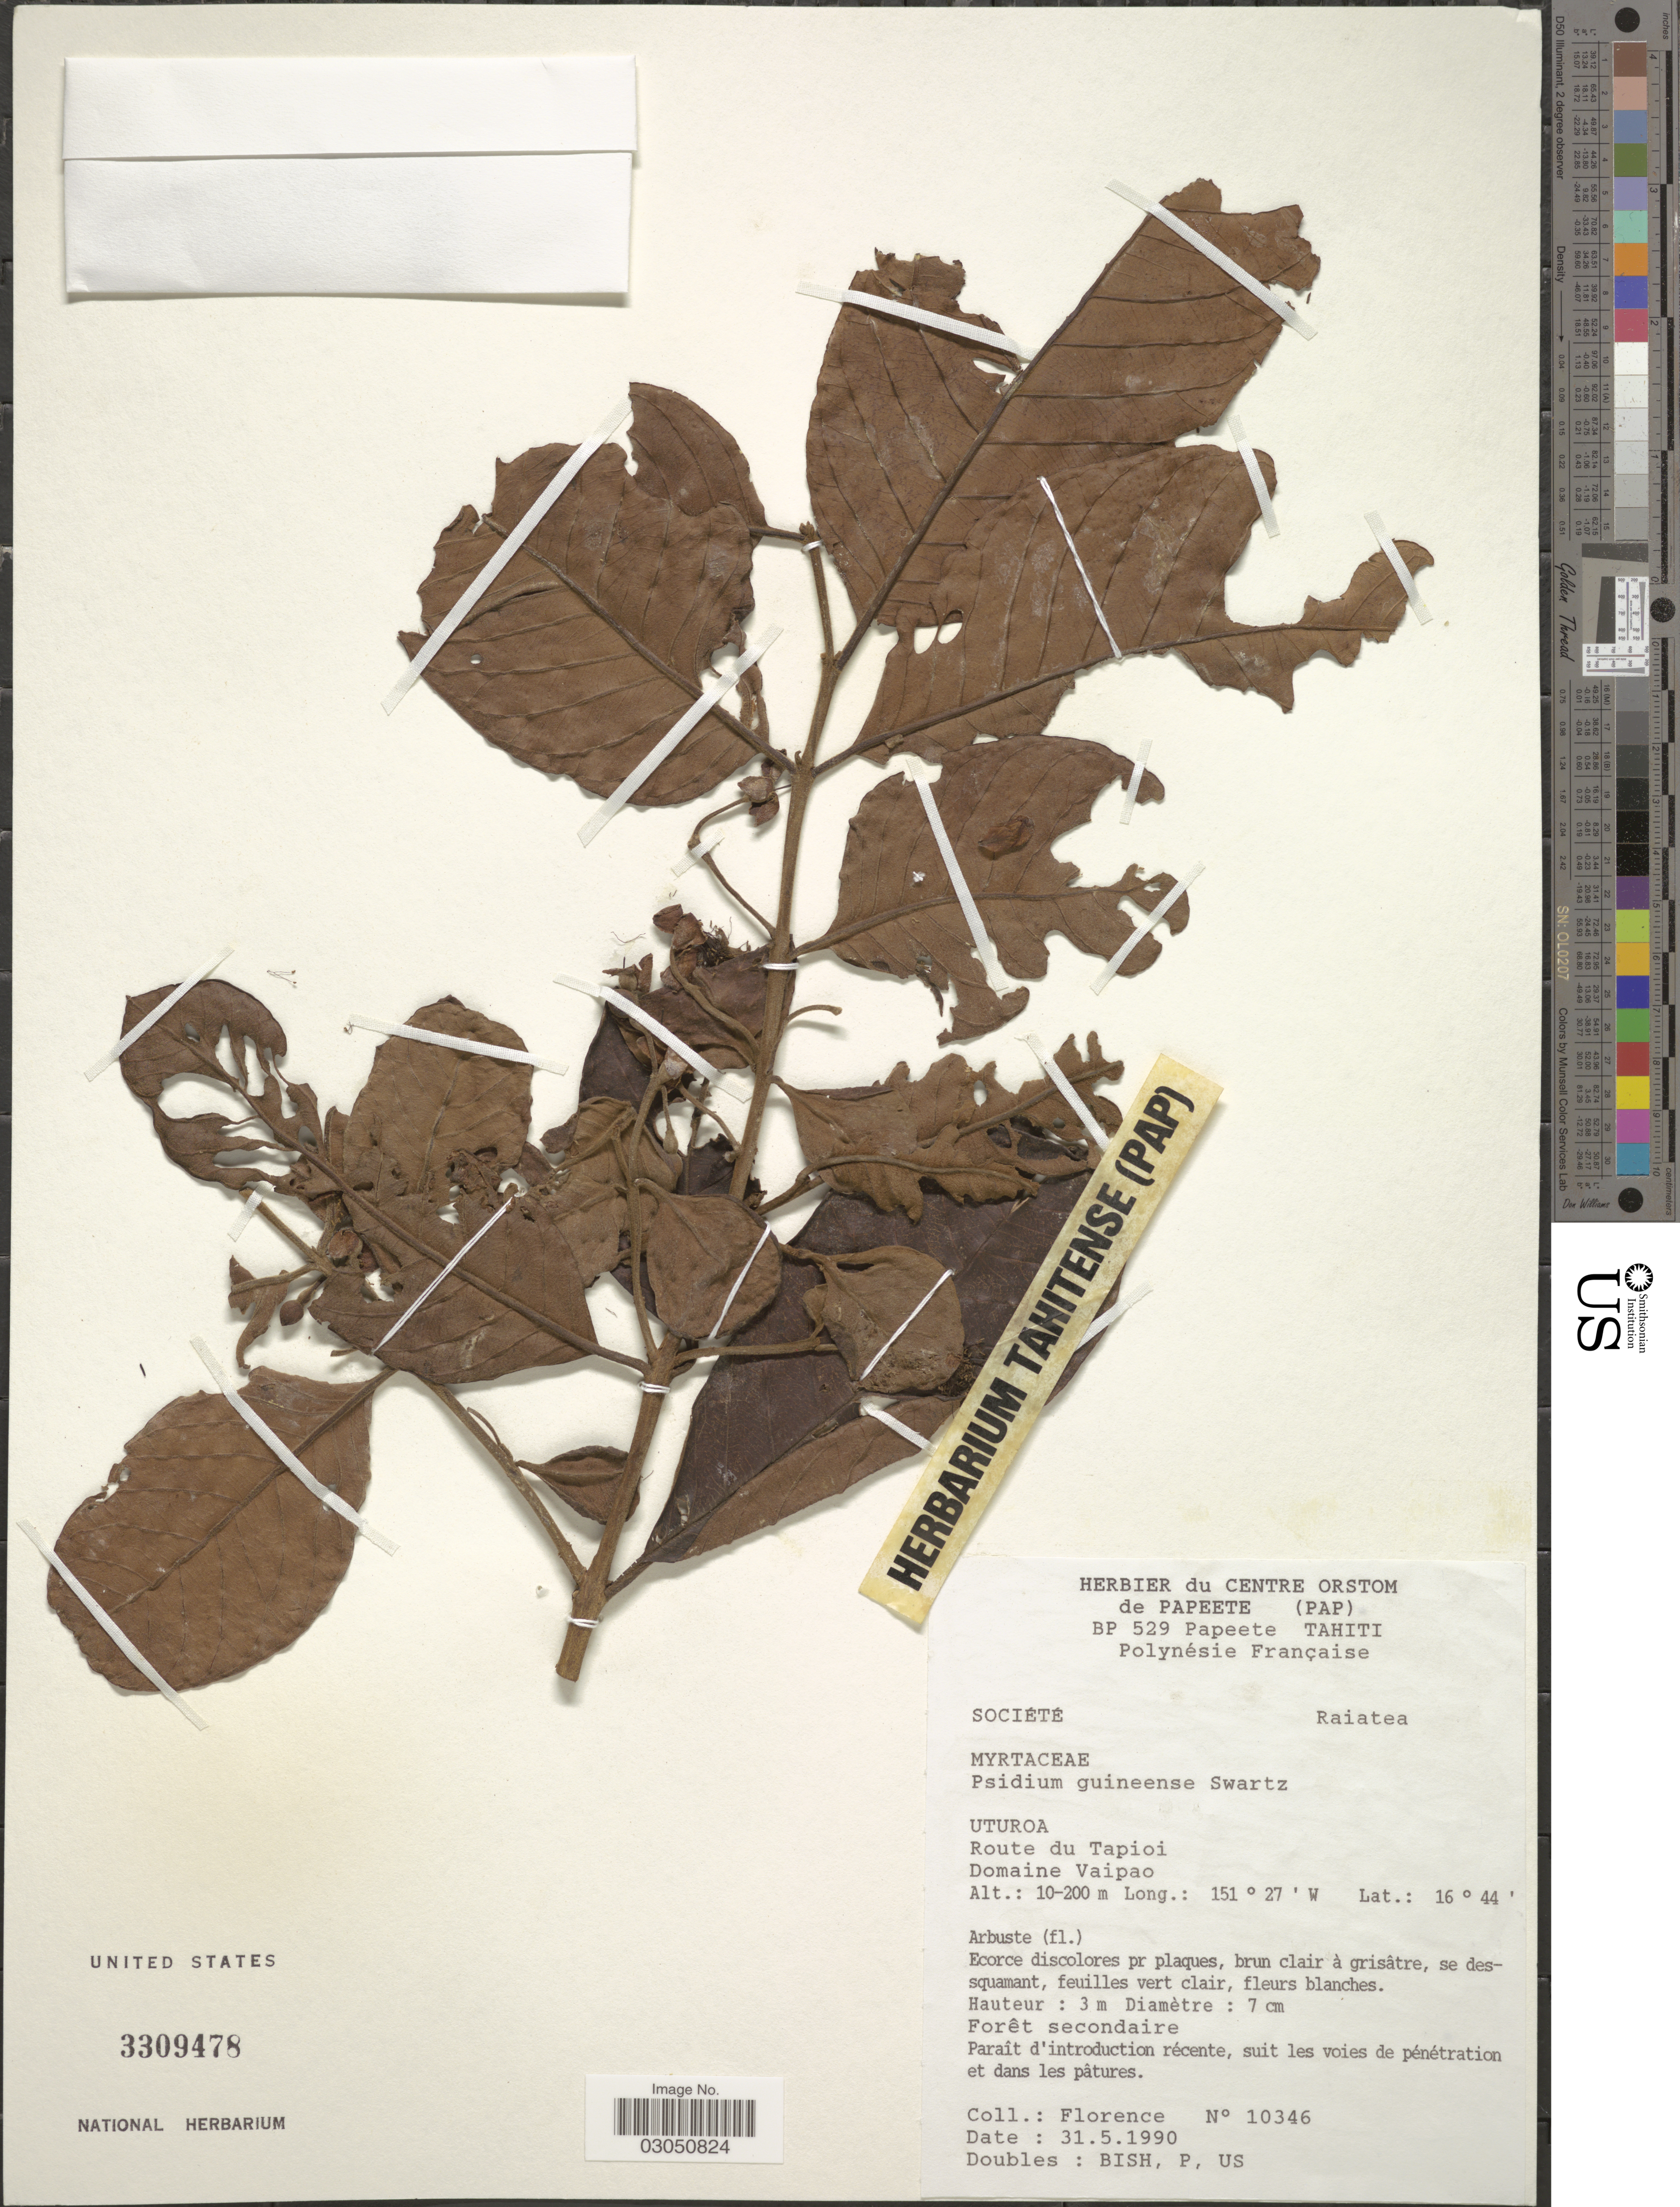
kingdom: Plantae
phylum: Tracheophyta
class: Magnoliopsida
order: Myrtales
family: Myrtaceae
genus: Psidium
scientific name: Psidium guineense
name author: Sw.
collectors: -. Florence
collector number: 10346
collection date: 1990-05-31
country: French Polynesia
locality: Société. Raiatea. UTUROA. Route du Tapioi. Domaine Vaipao.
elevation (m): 10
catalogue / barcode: US 3309478